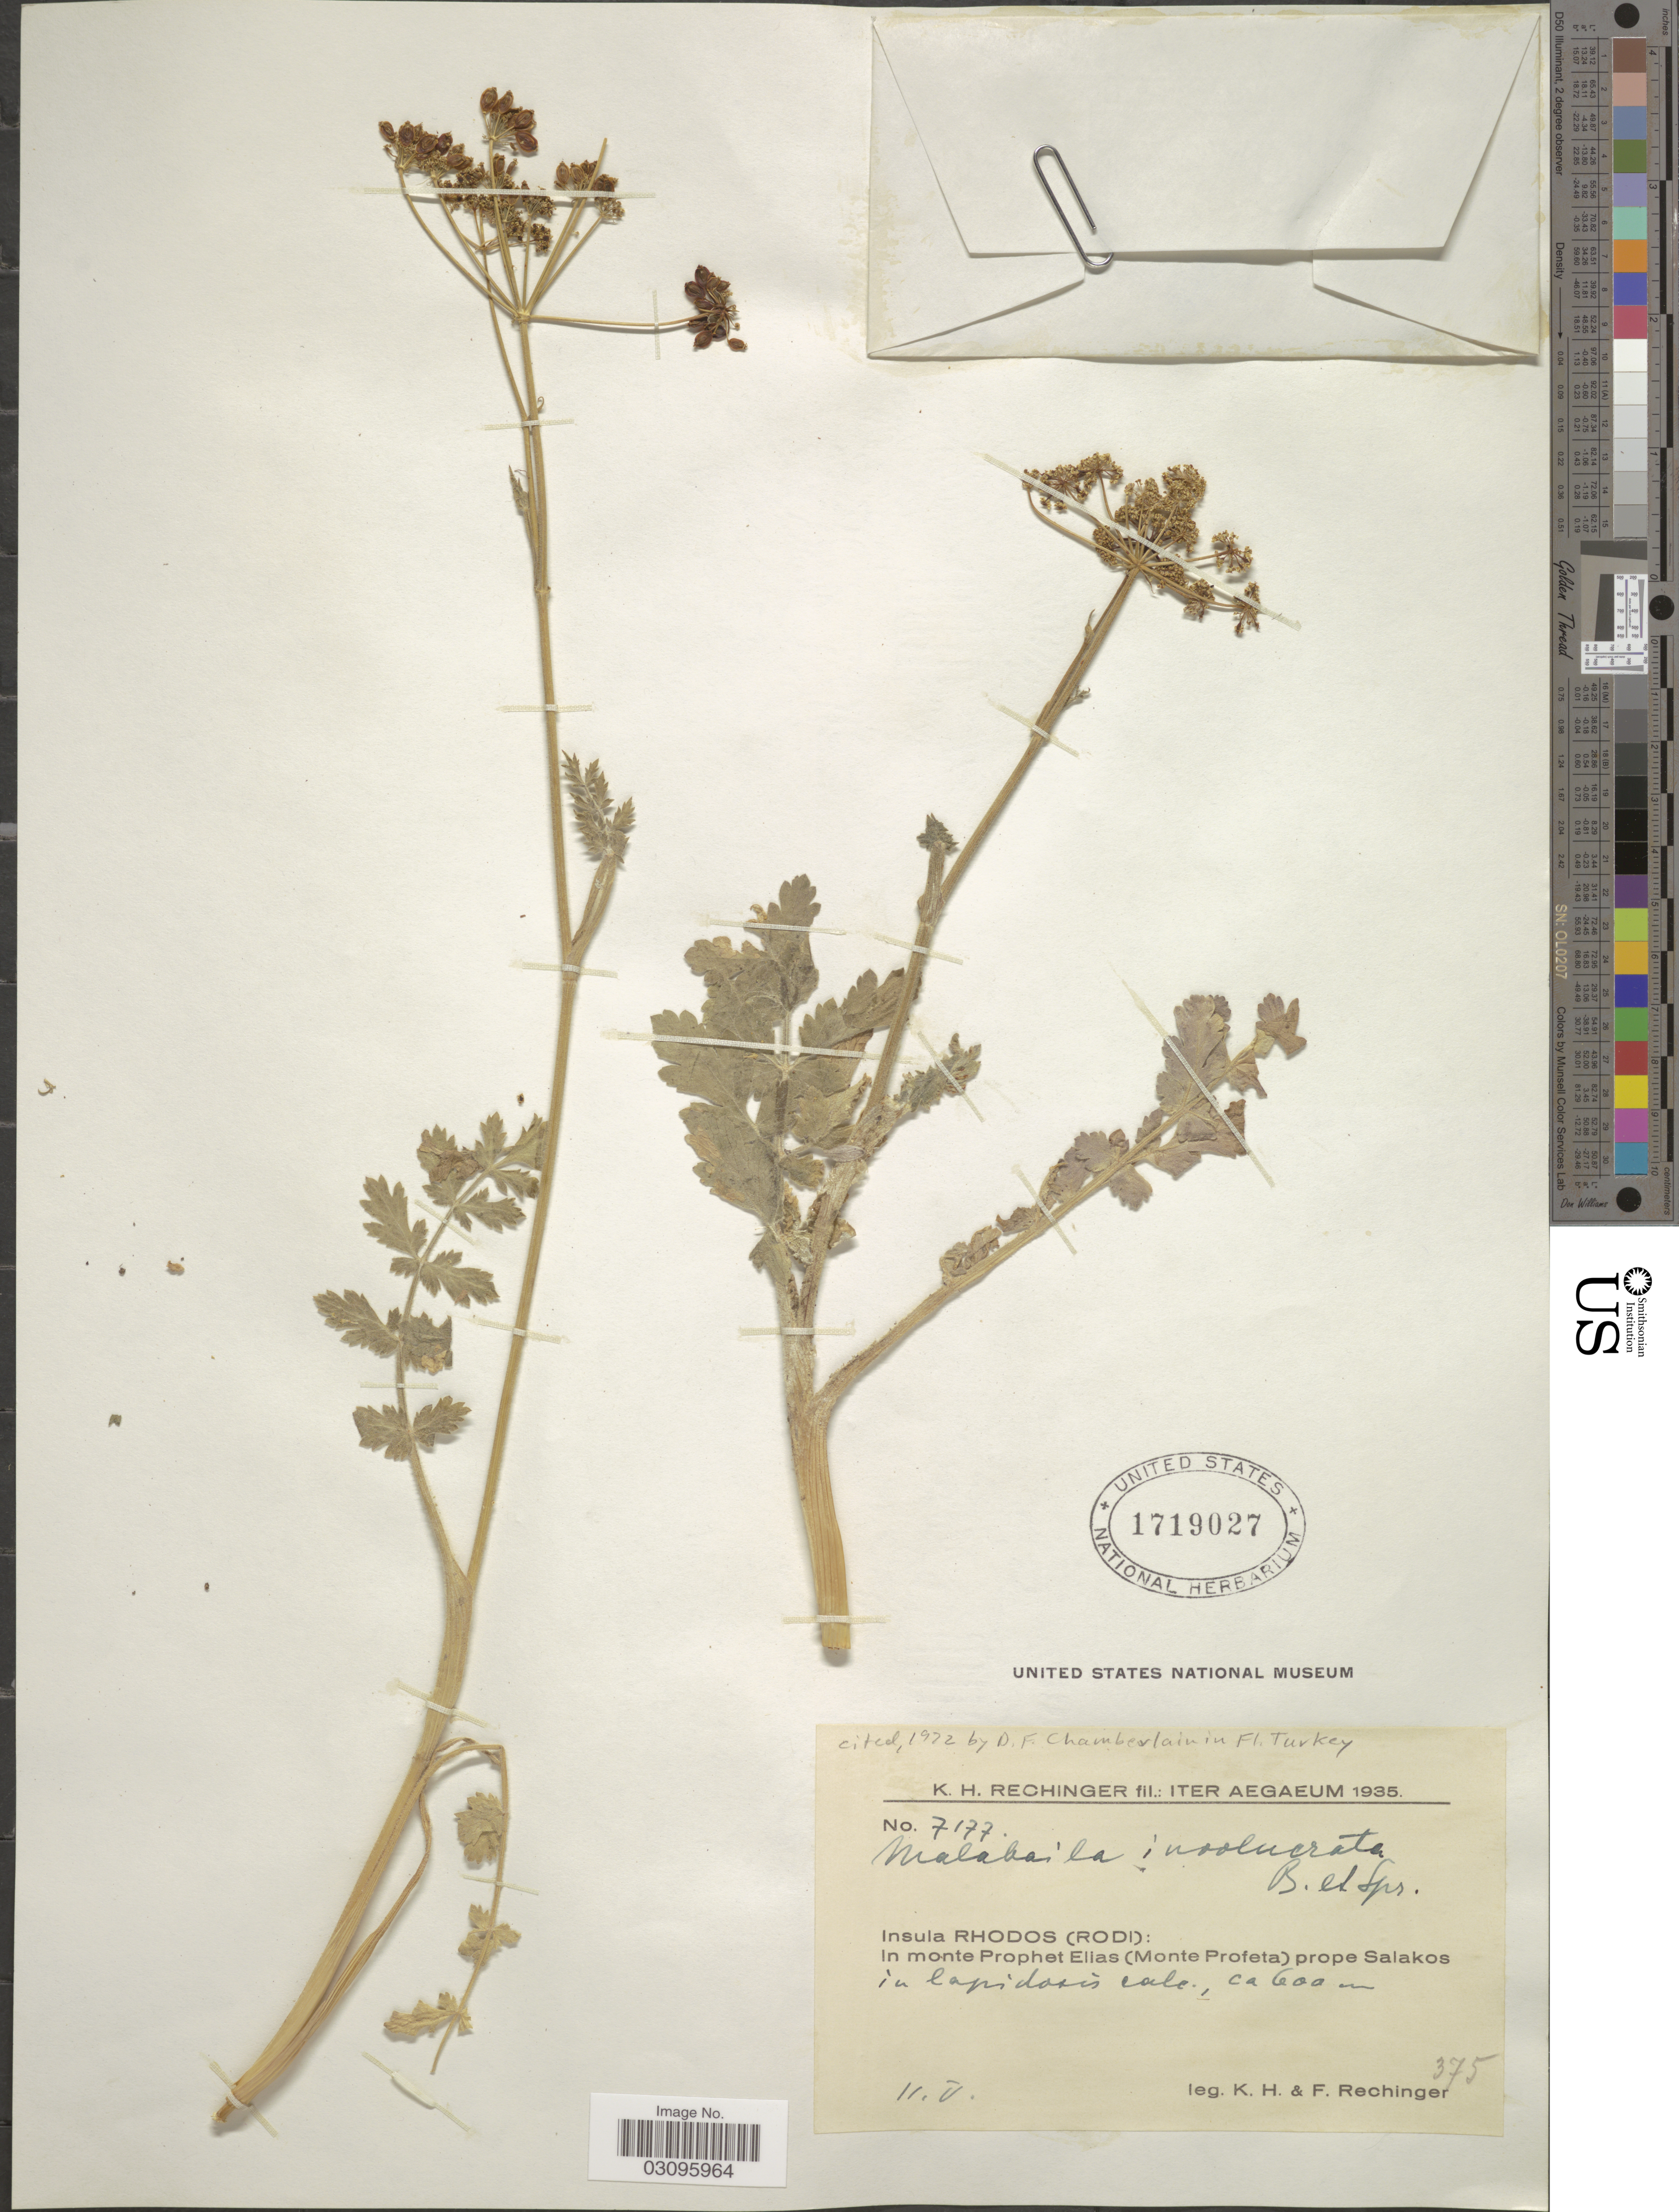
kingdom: Plantae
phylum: Tracheophyta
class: Magnoliopsida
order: Apiales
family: Apiaceae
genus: Malabaila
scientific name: Malabaila involucrata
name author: Boiss. & Spruner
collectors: K. H. Rechinger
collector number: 7177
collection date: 1935-05-11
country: Greece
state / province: South Aegean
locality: Aegaeum. Insula Rhodos (Rodi): In monte Prophet Elias (Monte Profeta) prope Salakos.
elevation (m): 600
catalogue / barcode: US 1719027